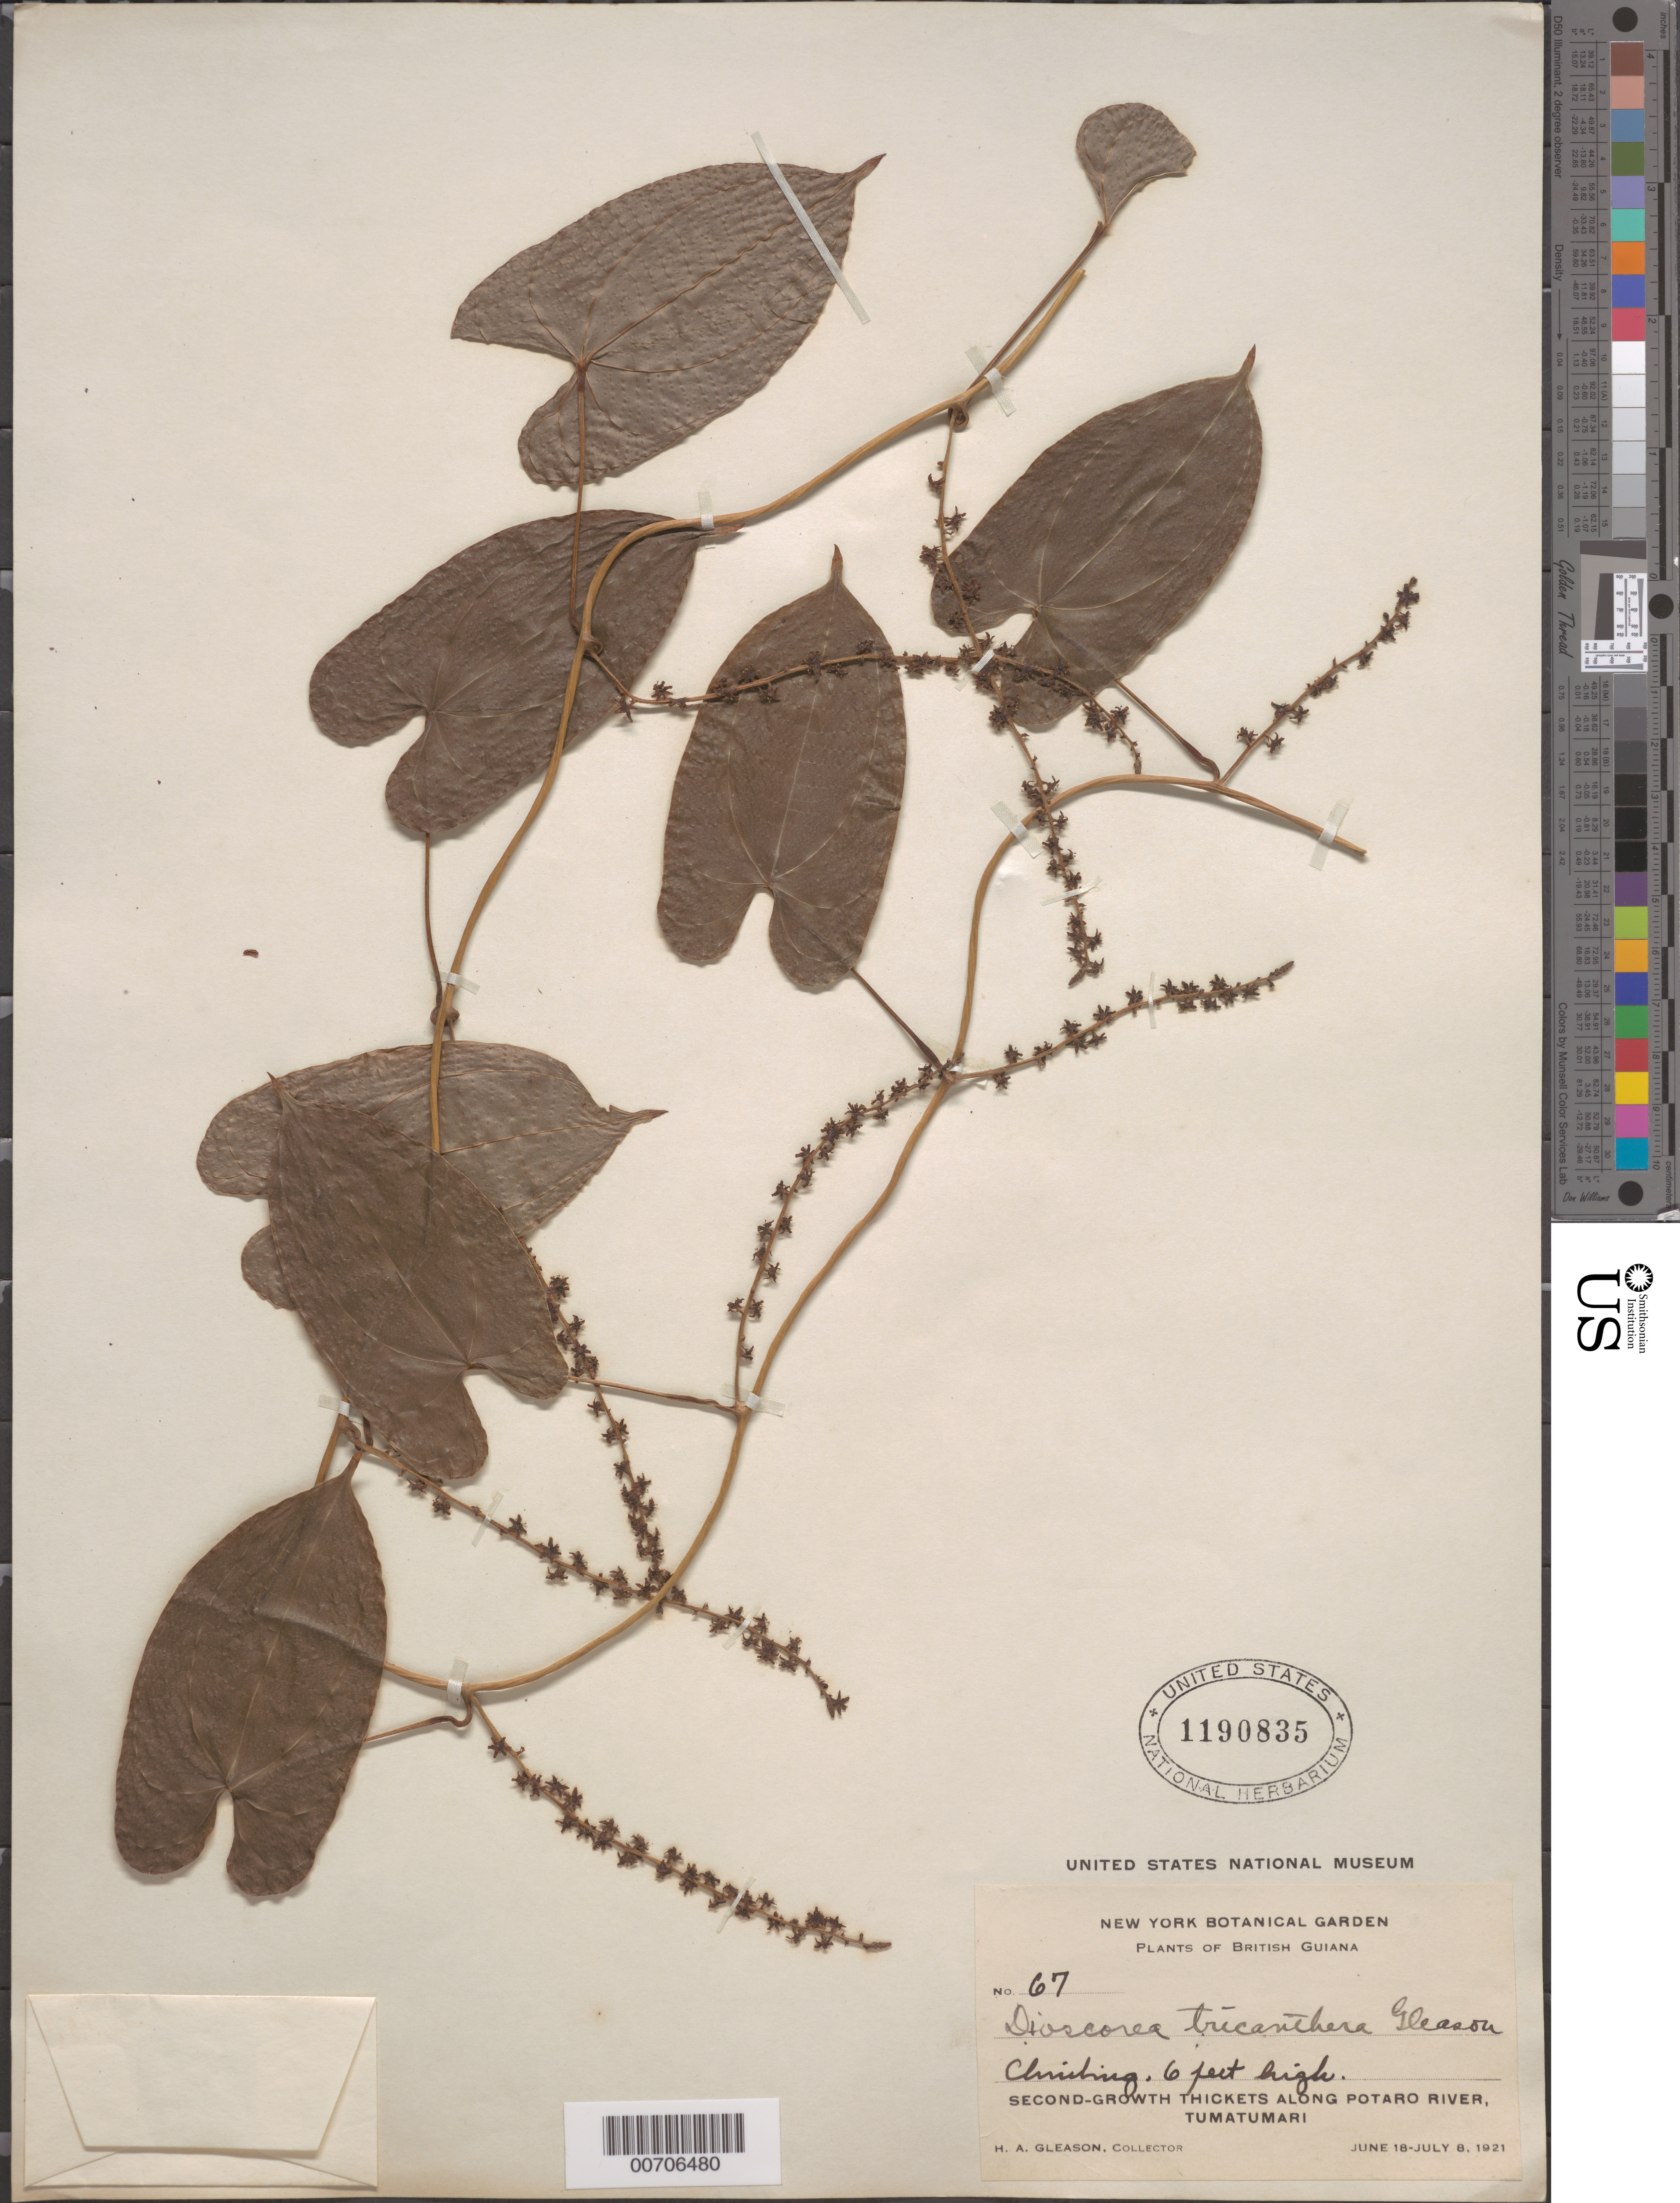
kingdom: Plantae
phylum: Tracheophyta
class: Liliopsida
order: Dioscoreales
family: Dioscoreaceae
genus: Dioscorea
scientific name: Dioscorea trichanthera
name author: Gleason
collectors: H. A. Gleason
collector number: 67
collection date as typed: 18-Jun-21 to 8-Jul-21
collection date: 1921-06-18/1921-07-08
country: Guyana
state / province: Potaro-Siparuni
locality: Tumatumari Village, Potaro R.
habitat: Second-growth thickets along Potaro River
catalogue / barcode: US 1190835